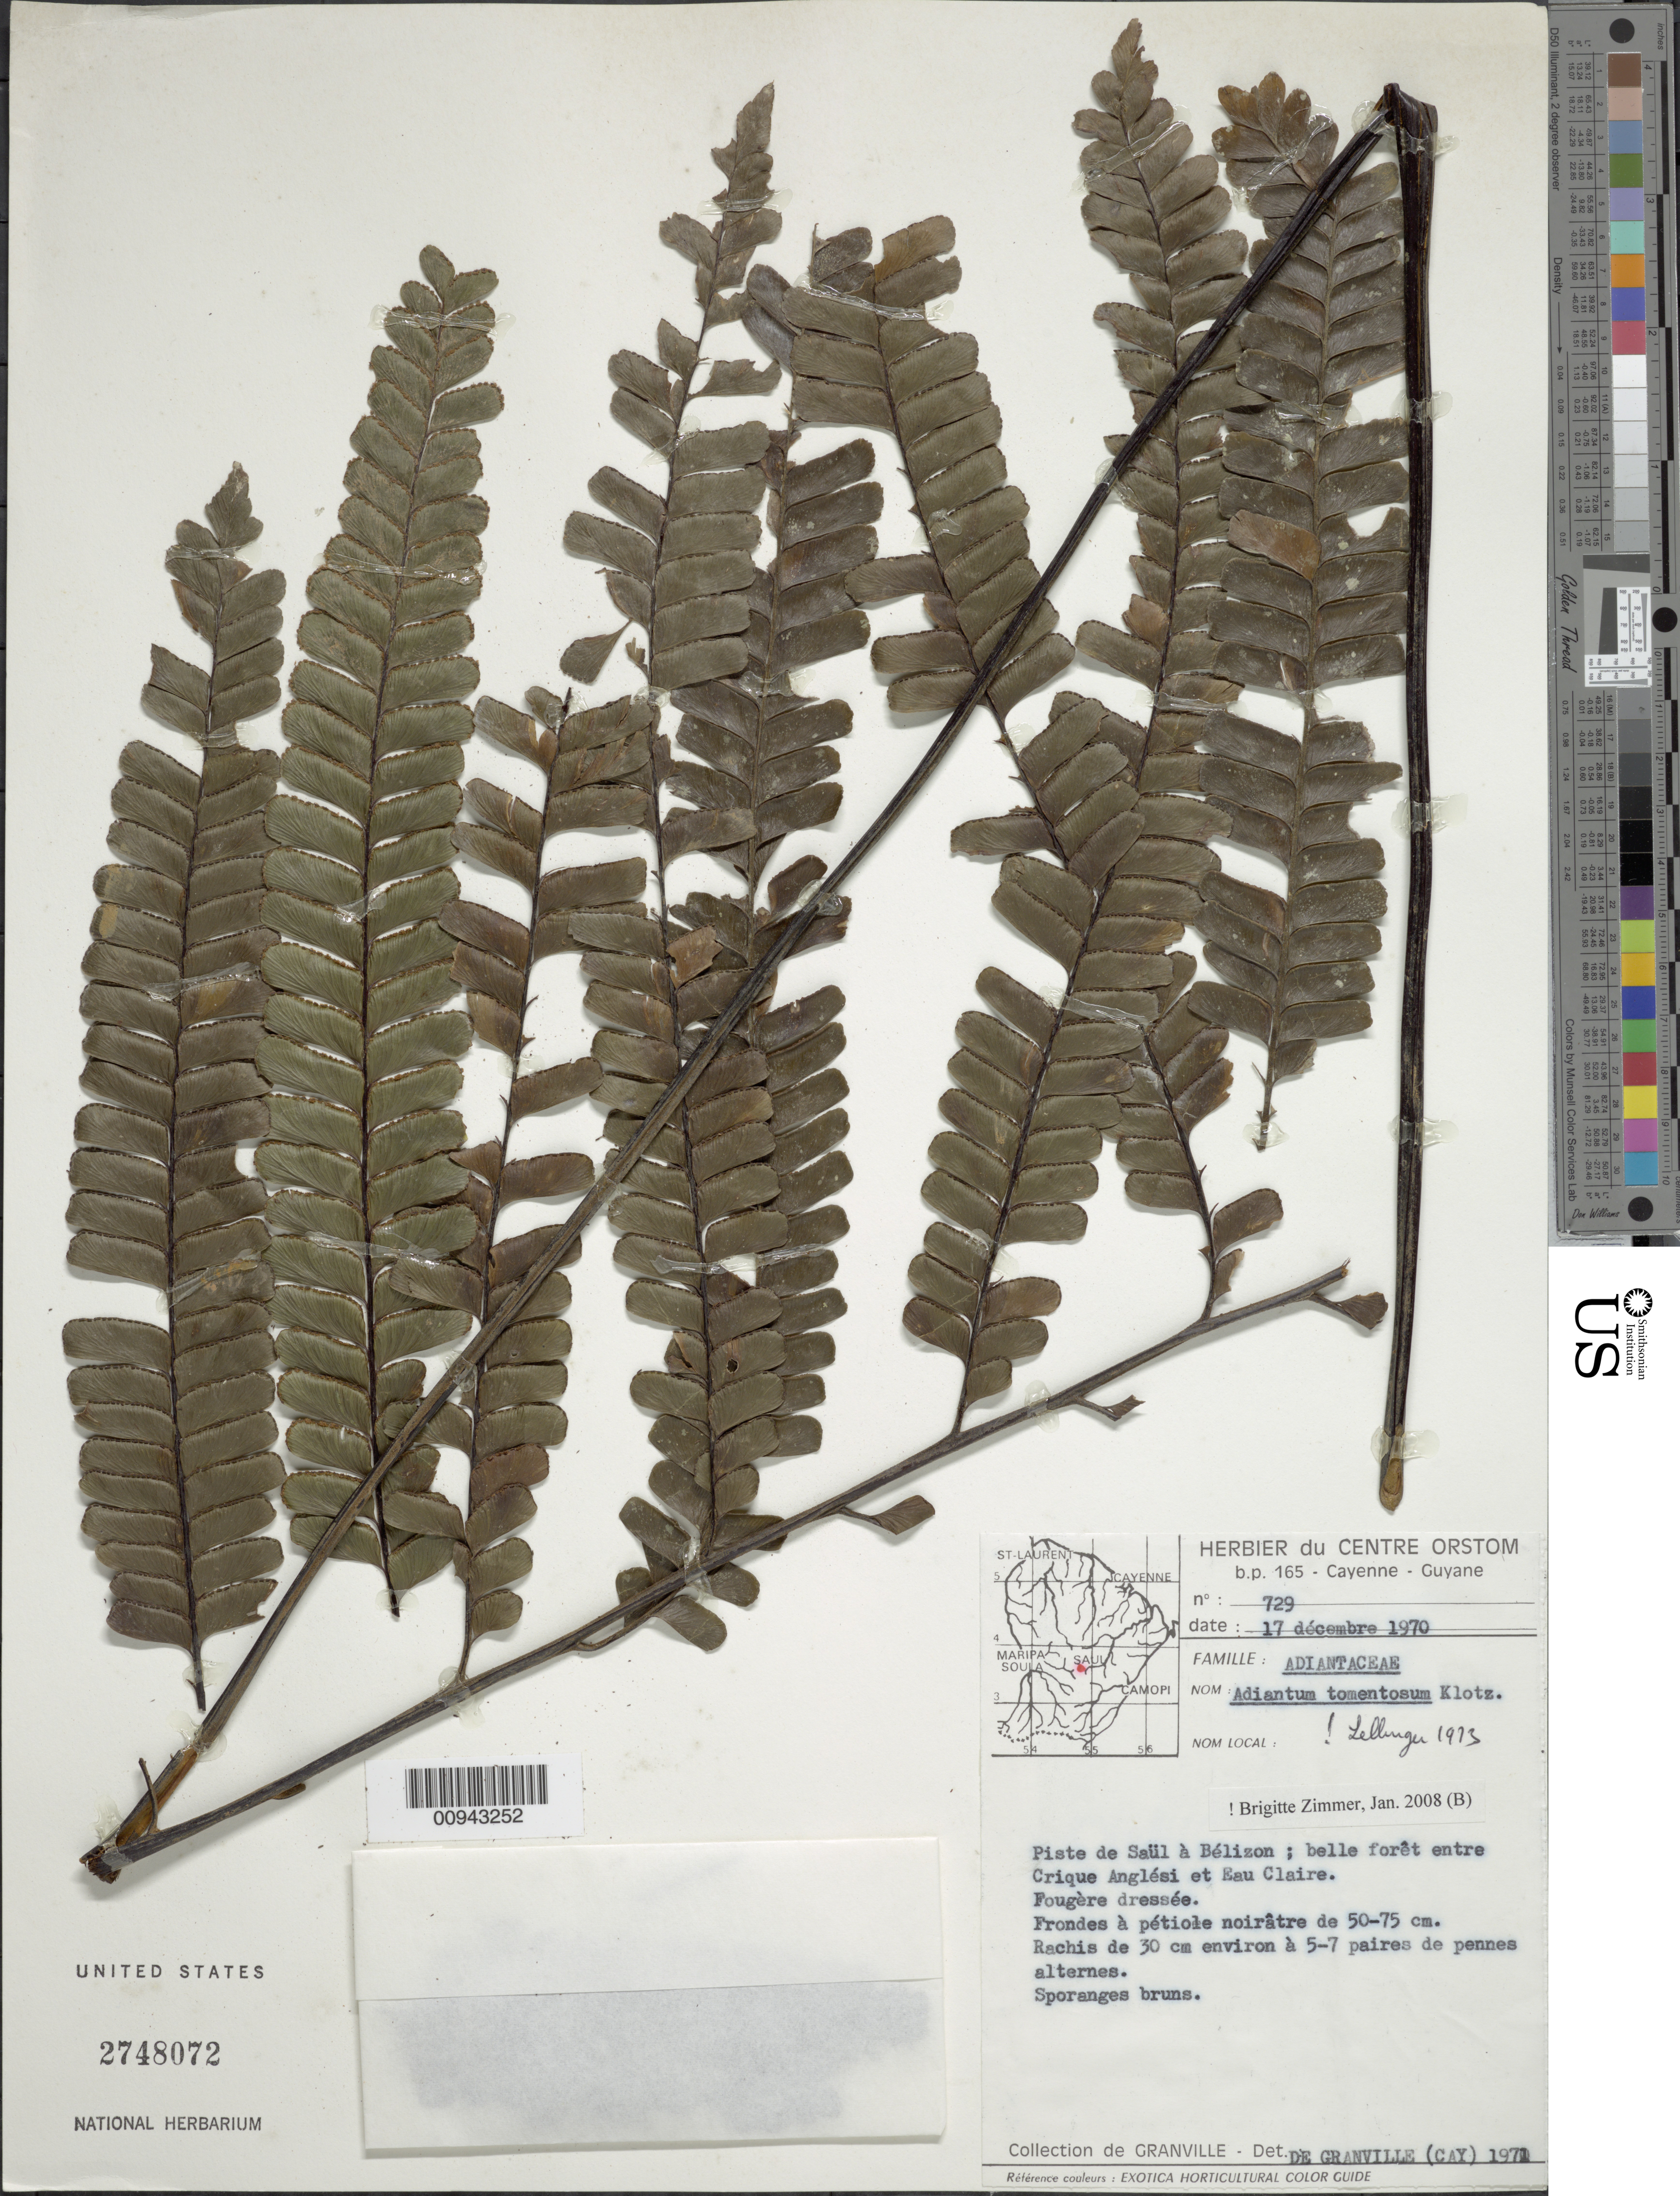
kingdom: Plantae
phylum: Tracheophyta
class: Polypodiopsida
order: Polypodiales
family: Pteridaceae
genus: Adiantum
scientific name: Adiantum tomentosum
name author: Klotzsch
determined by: Zimmer, B.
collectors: J.-J. de Granville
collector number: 729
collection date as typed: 17-Dec-70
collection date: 1970-12-17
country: French Guiana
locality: Piste de Saül à Bélizon; entre Crique Anglési et Eau Claire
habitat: Belle foret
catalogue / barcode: US 2748072